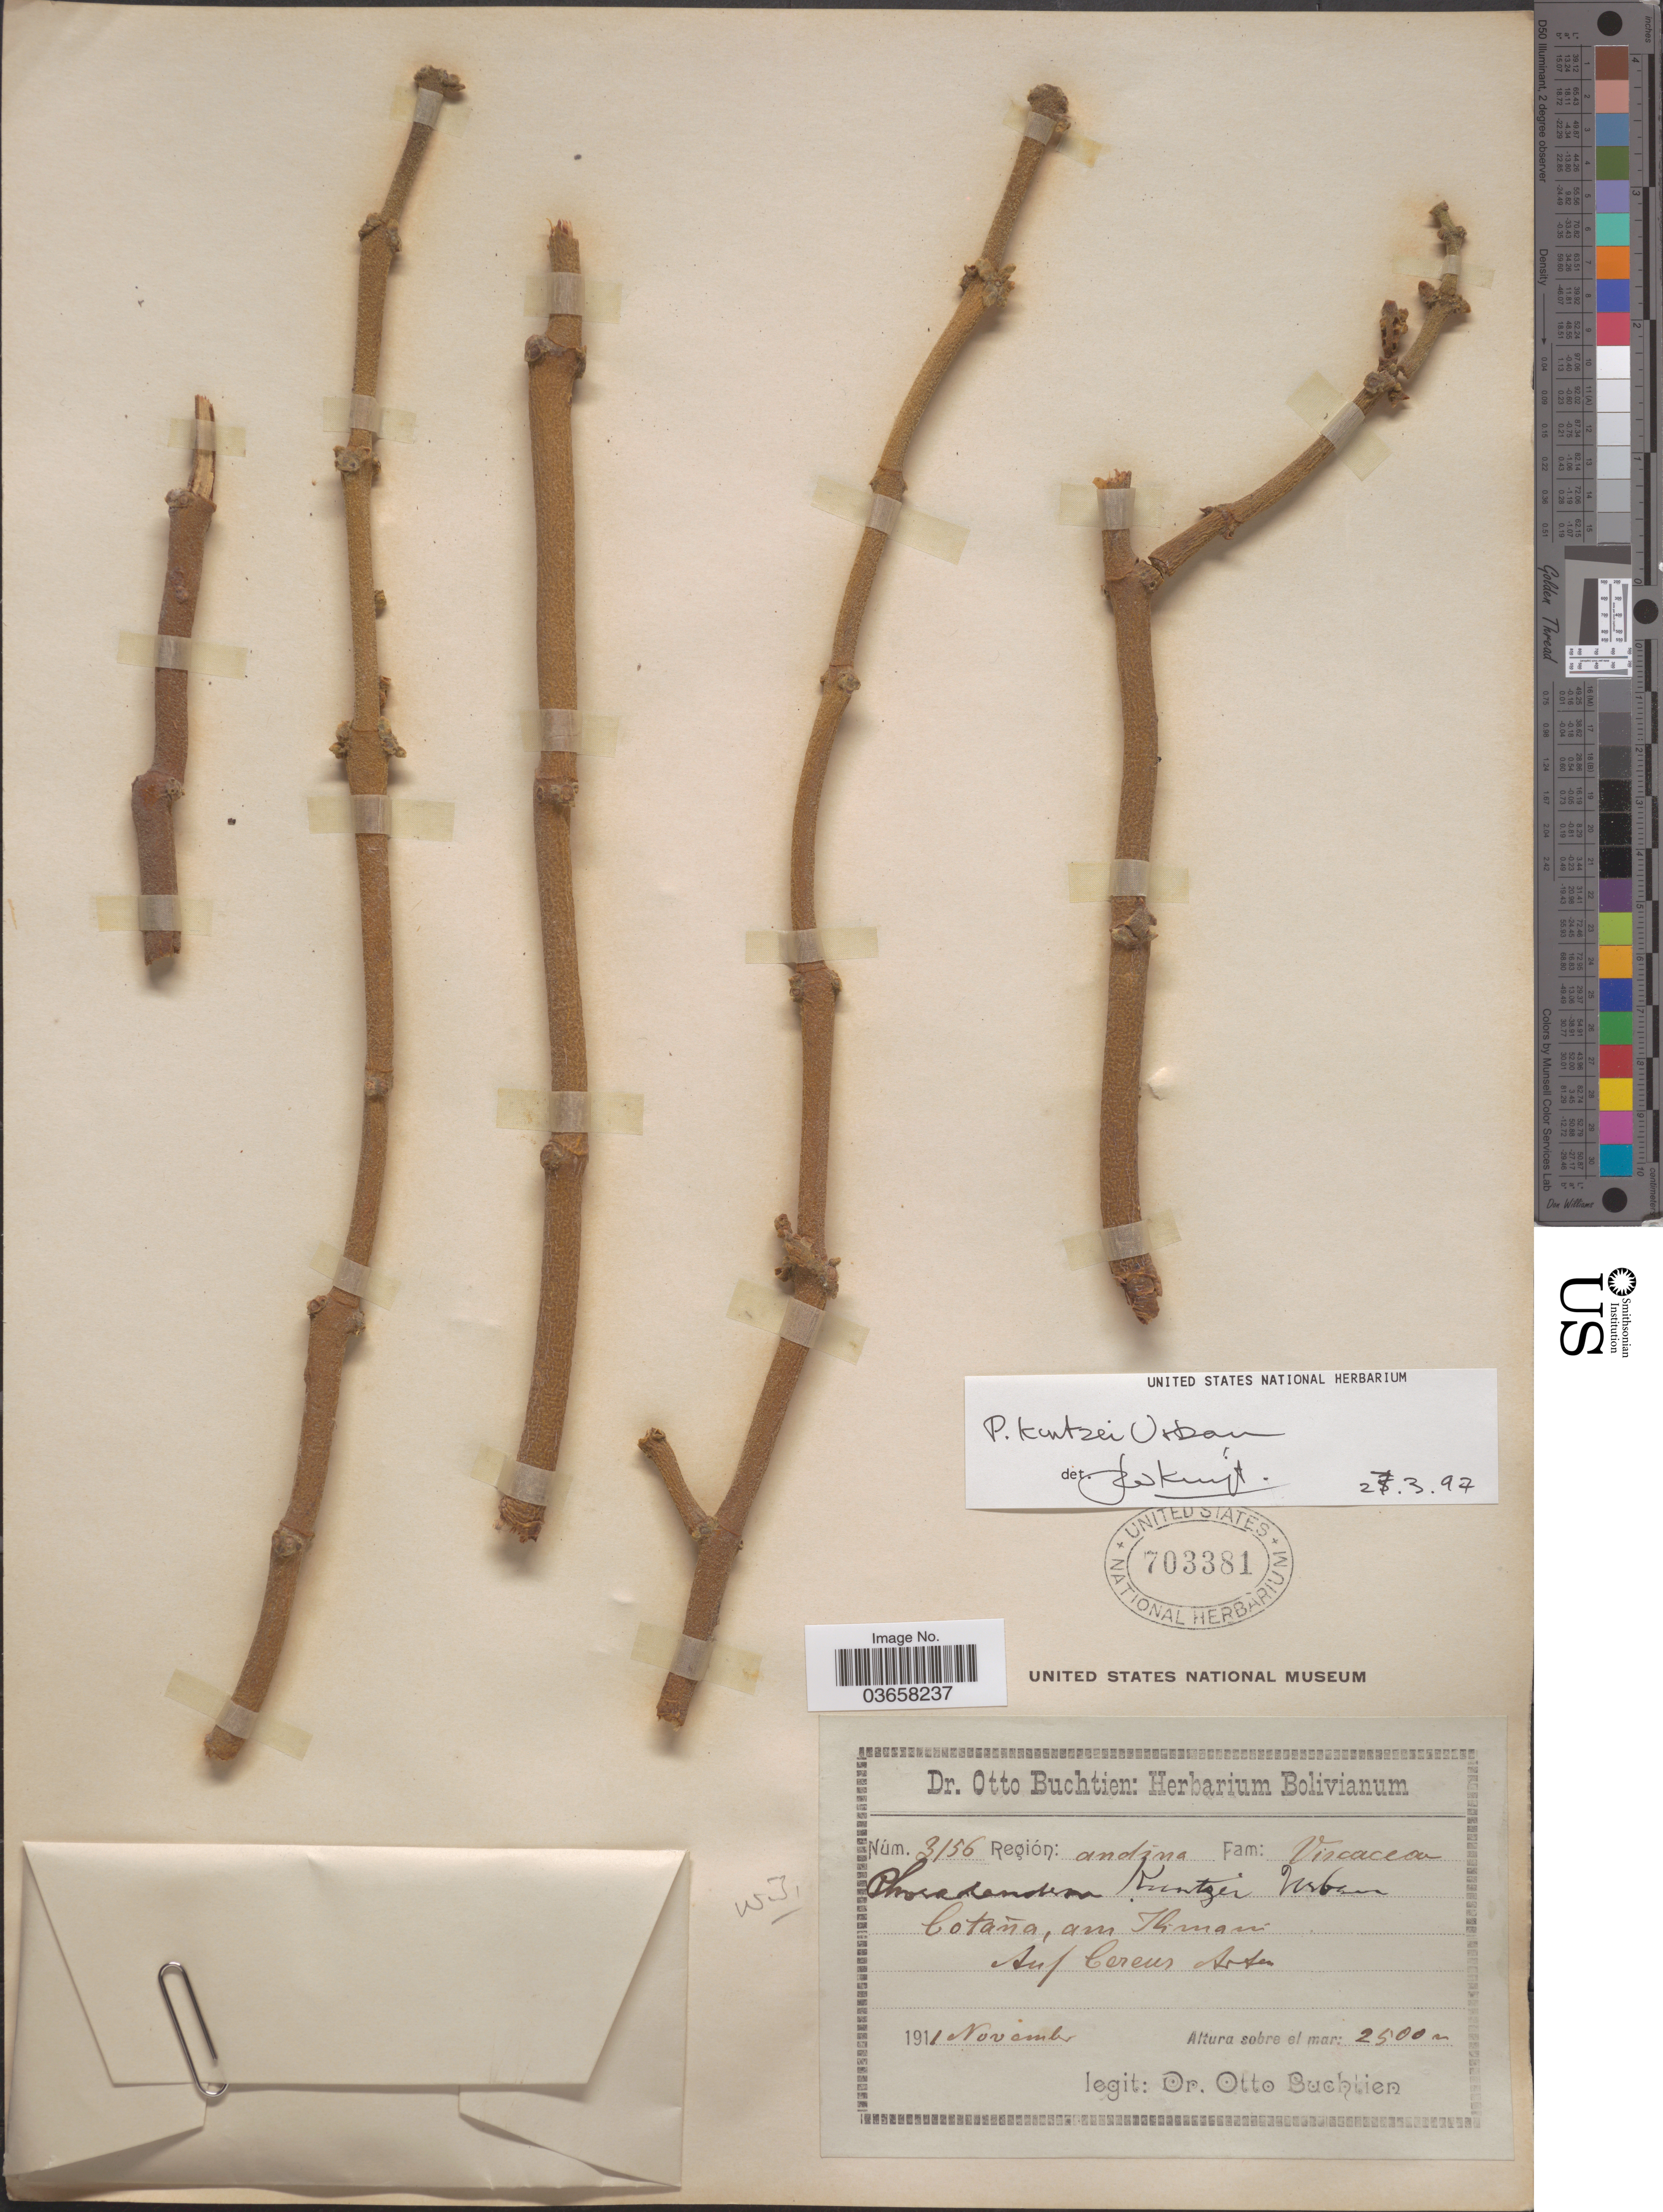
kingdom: Plantae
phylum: Tracheophyta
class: Magnoliopsida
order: Santalales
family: Viscaceae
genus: Phoradendron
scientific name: Phoradendron kuntzei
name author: Urb.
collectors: O. Buchtien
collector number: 3156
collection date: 1911-11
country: Bolivia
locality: Región: andina.Cotaña, am Ilimani.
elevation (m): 2500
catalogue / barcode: US 703381